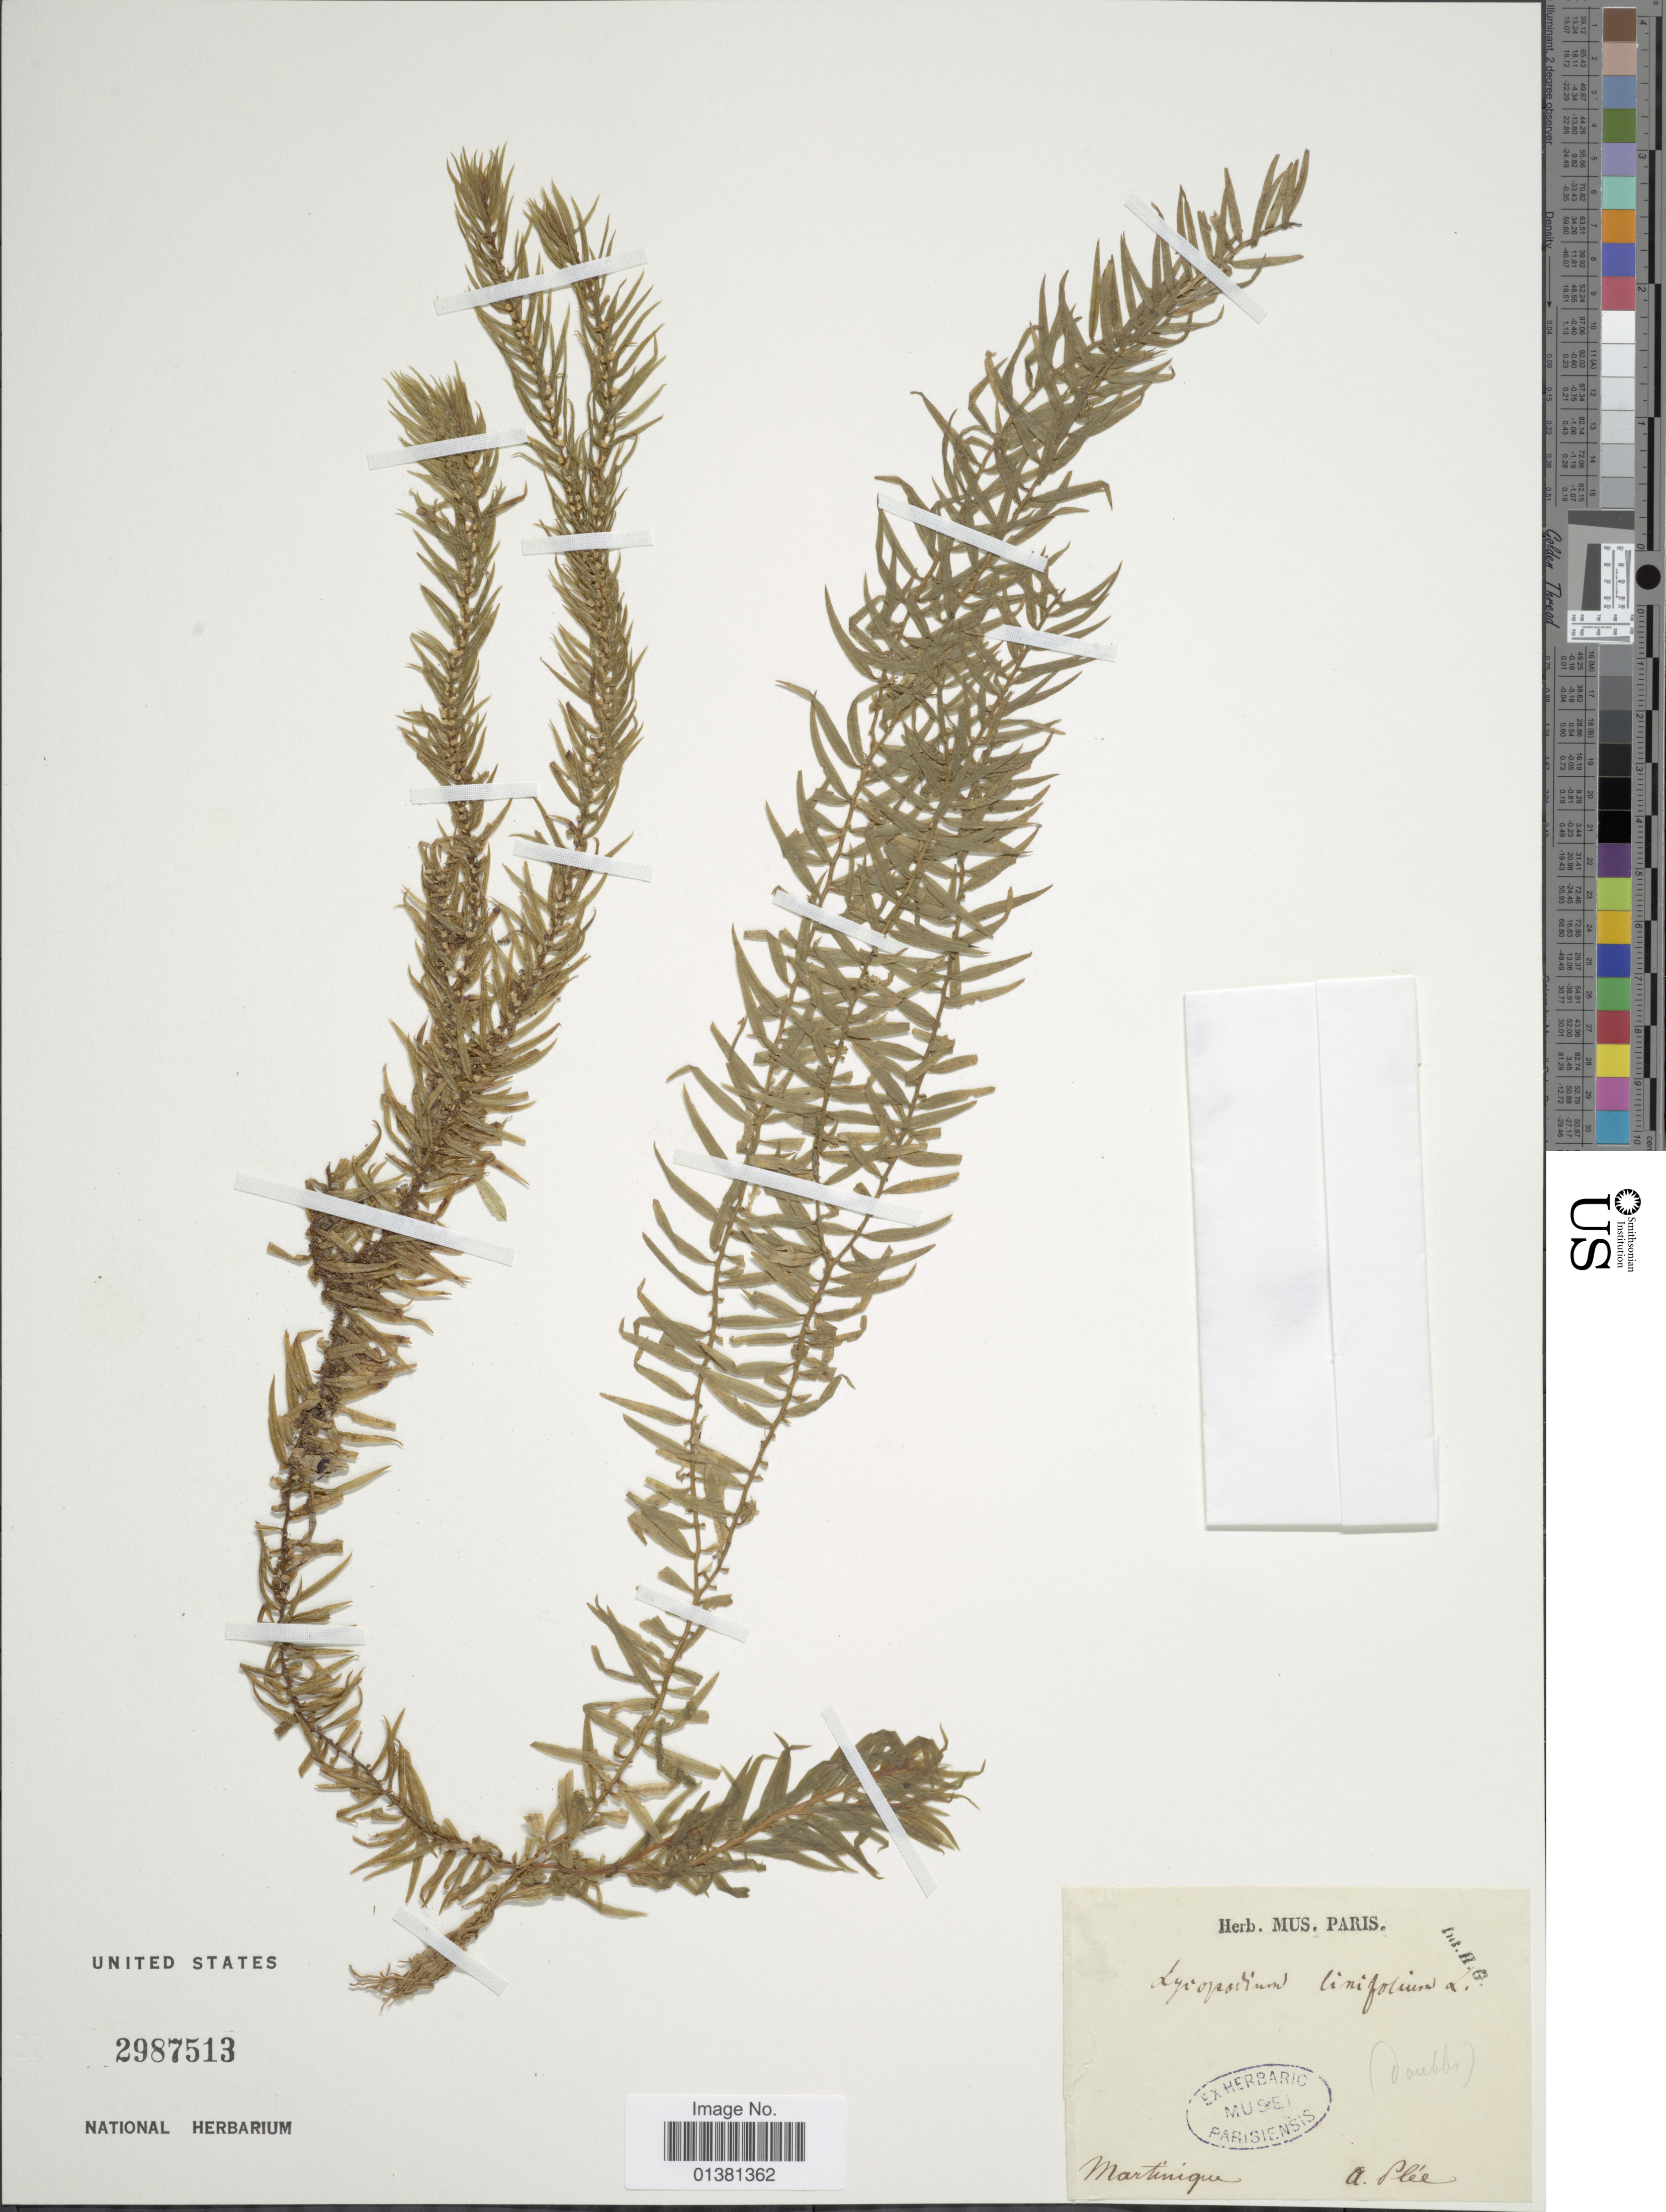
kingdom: Plantae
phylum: Tracheophyta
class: Lycopodiopsida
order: Lycopodiales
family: Lycopodiaceae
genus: Phlegmariurus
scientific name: Phlegmariurus linifolius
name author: (L.) B. Øllg.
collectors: A. Plée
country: Martinique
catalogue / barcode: US 2987513